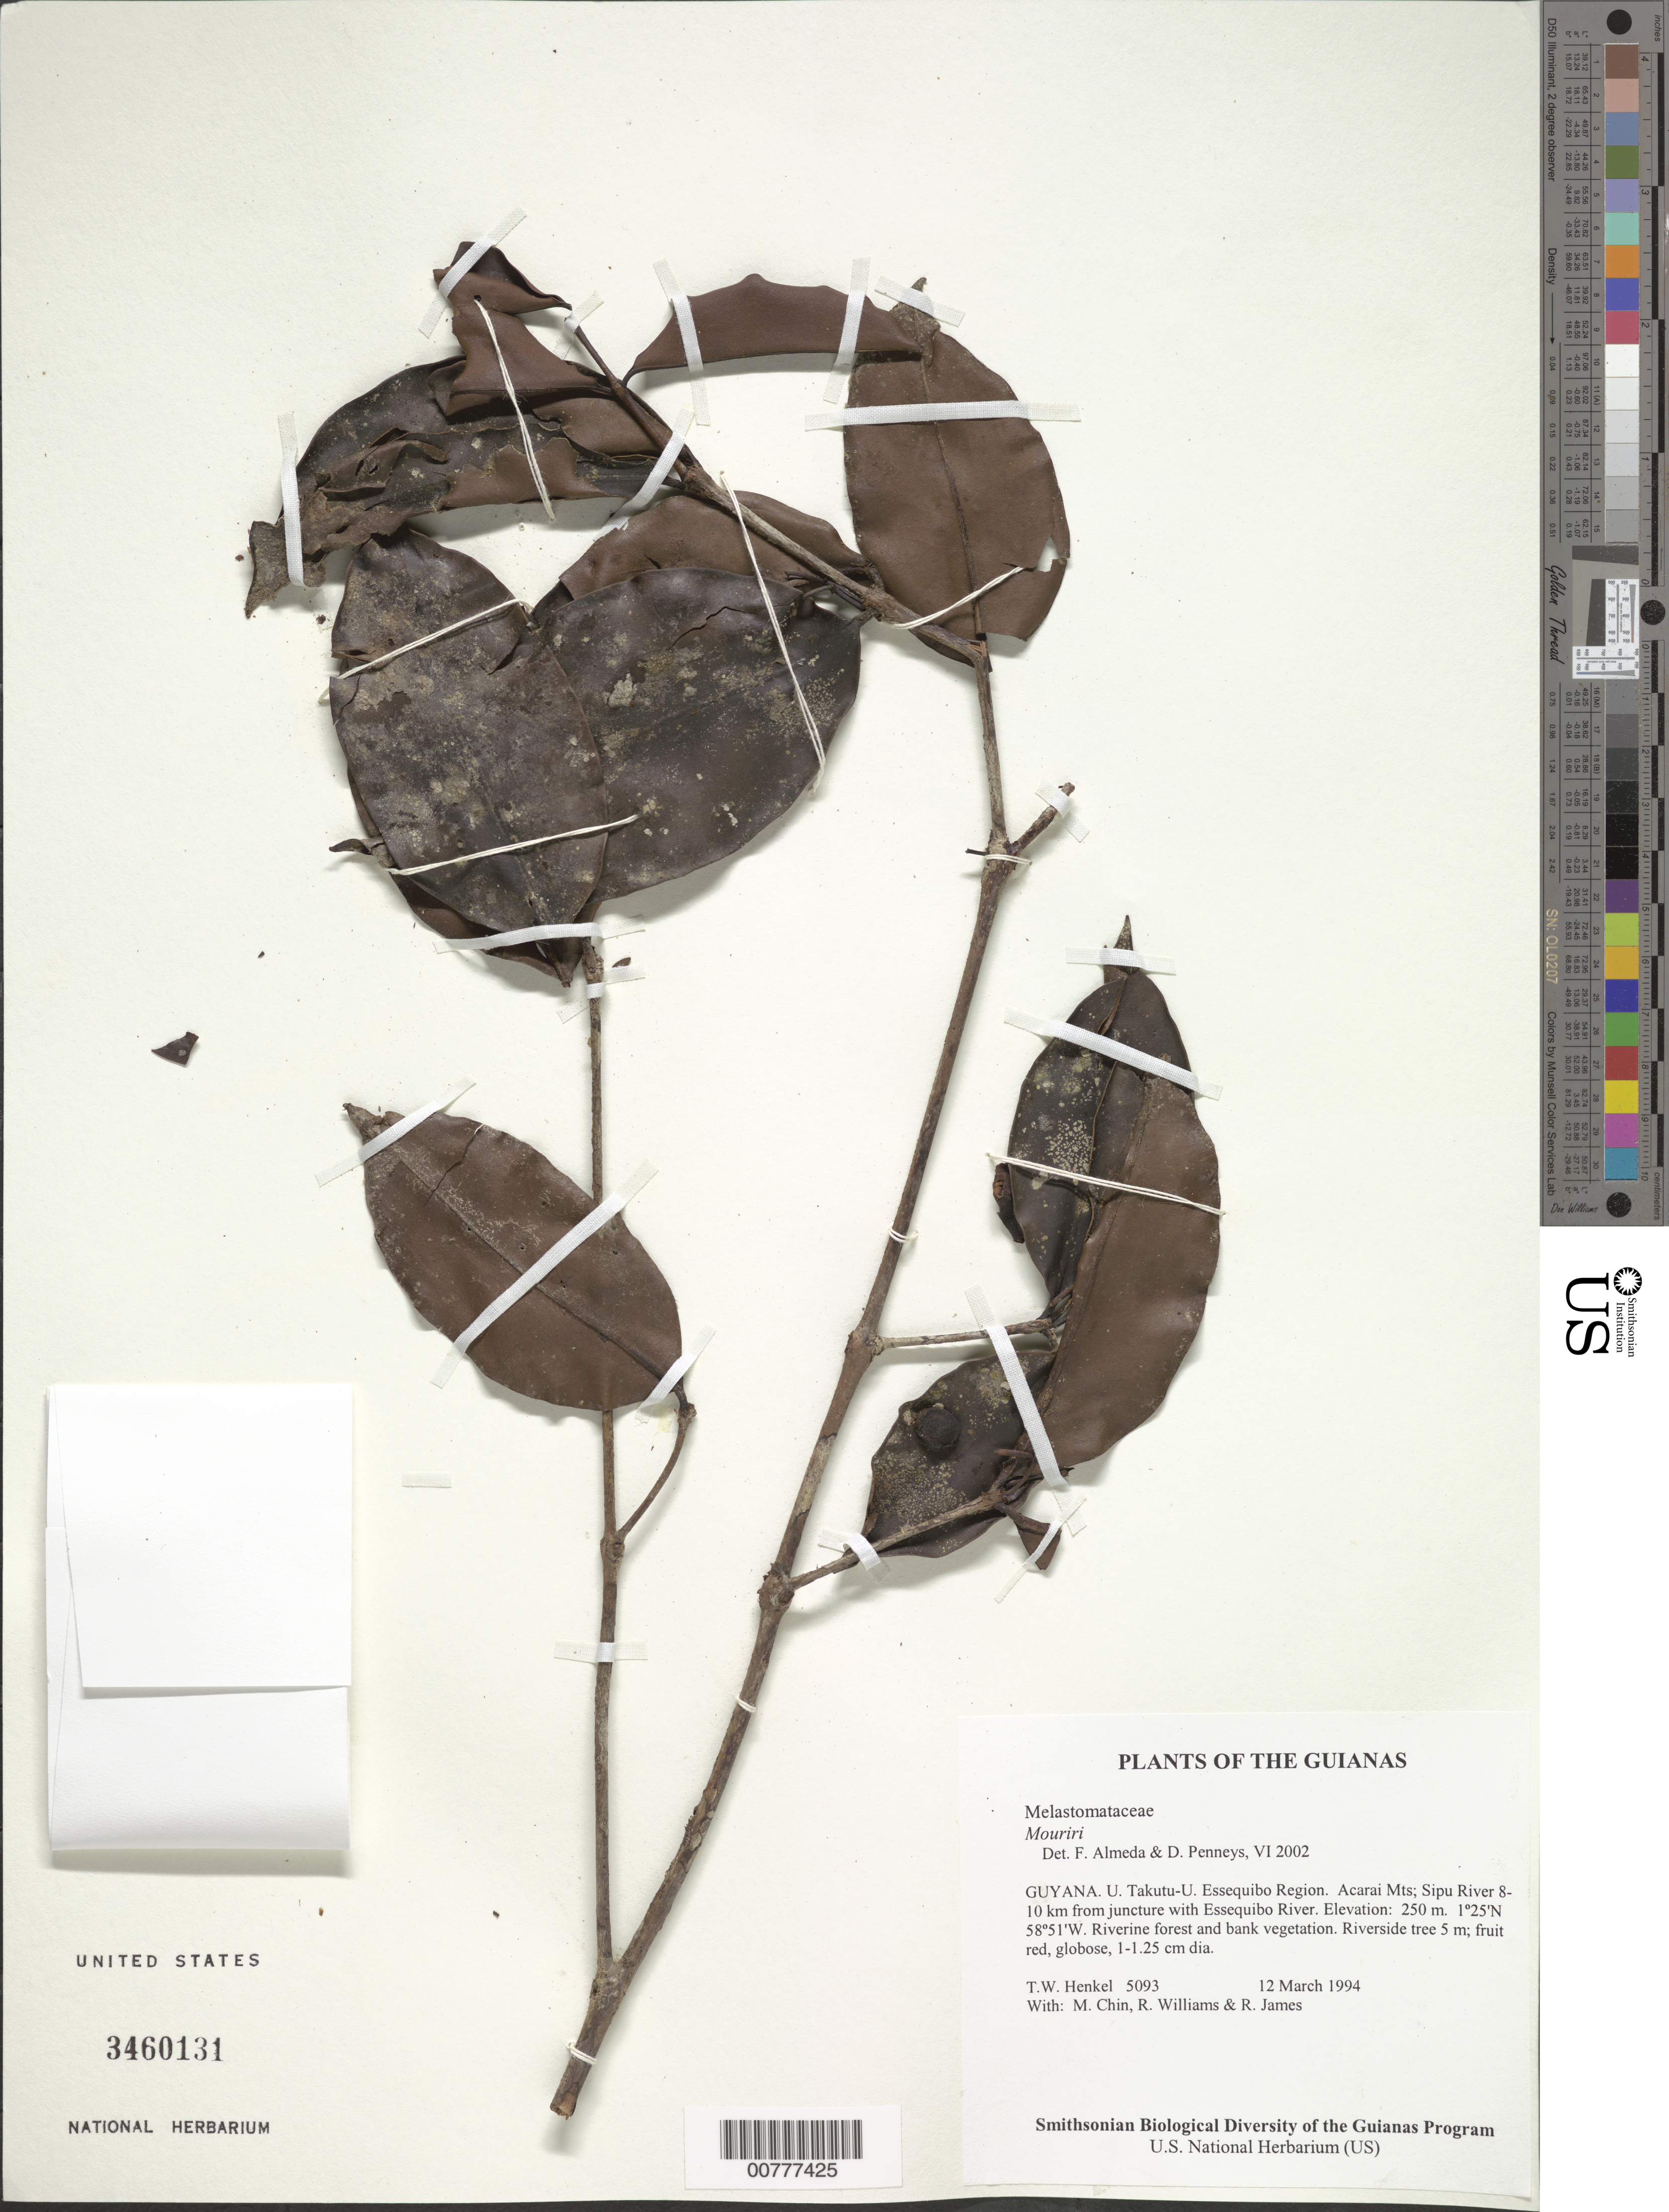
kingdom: Plantae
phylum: Tracheophyta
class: Magnoliopsida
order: Myrtales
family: Melastomataceae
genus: Mouriri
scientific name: Mouriri sp.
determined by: Almeda, F.; Penneys, D. S.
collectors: T. Henkel, M. Chin, R. Williams & R. James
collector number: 5093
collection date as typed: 12 March 1994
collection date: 1994-03-12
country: Guyana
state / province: U. Takutu-U. Essequibo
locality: Acarai Mts; Sipu River 8-10 km from juncture with Essequibo River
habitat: Riverine forest and bank vegetation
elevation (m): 250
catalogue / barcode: US 3460131